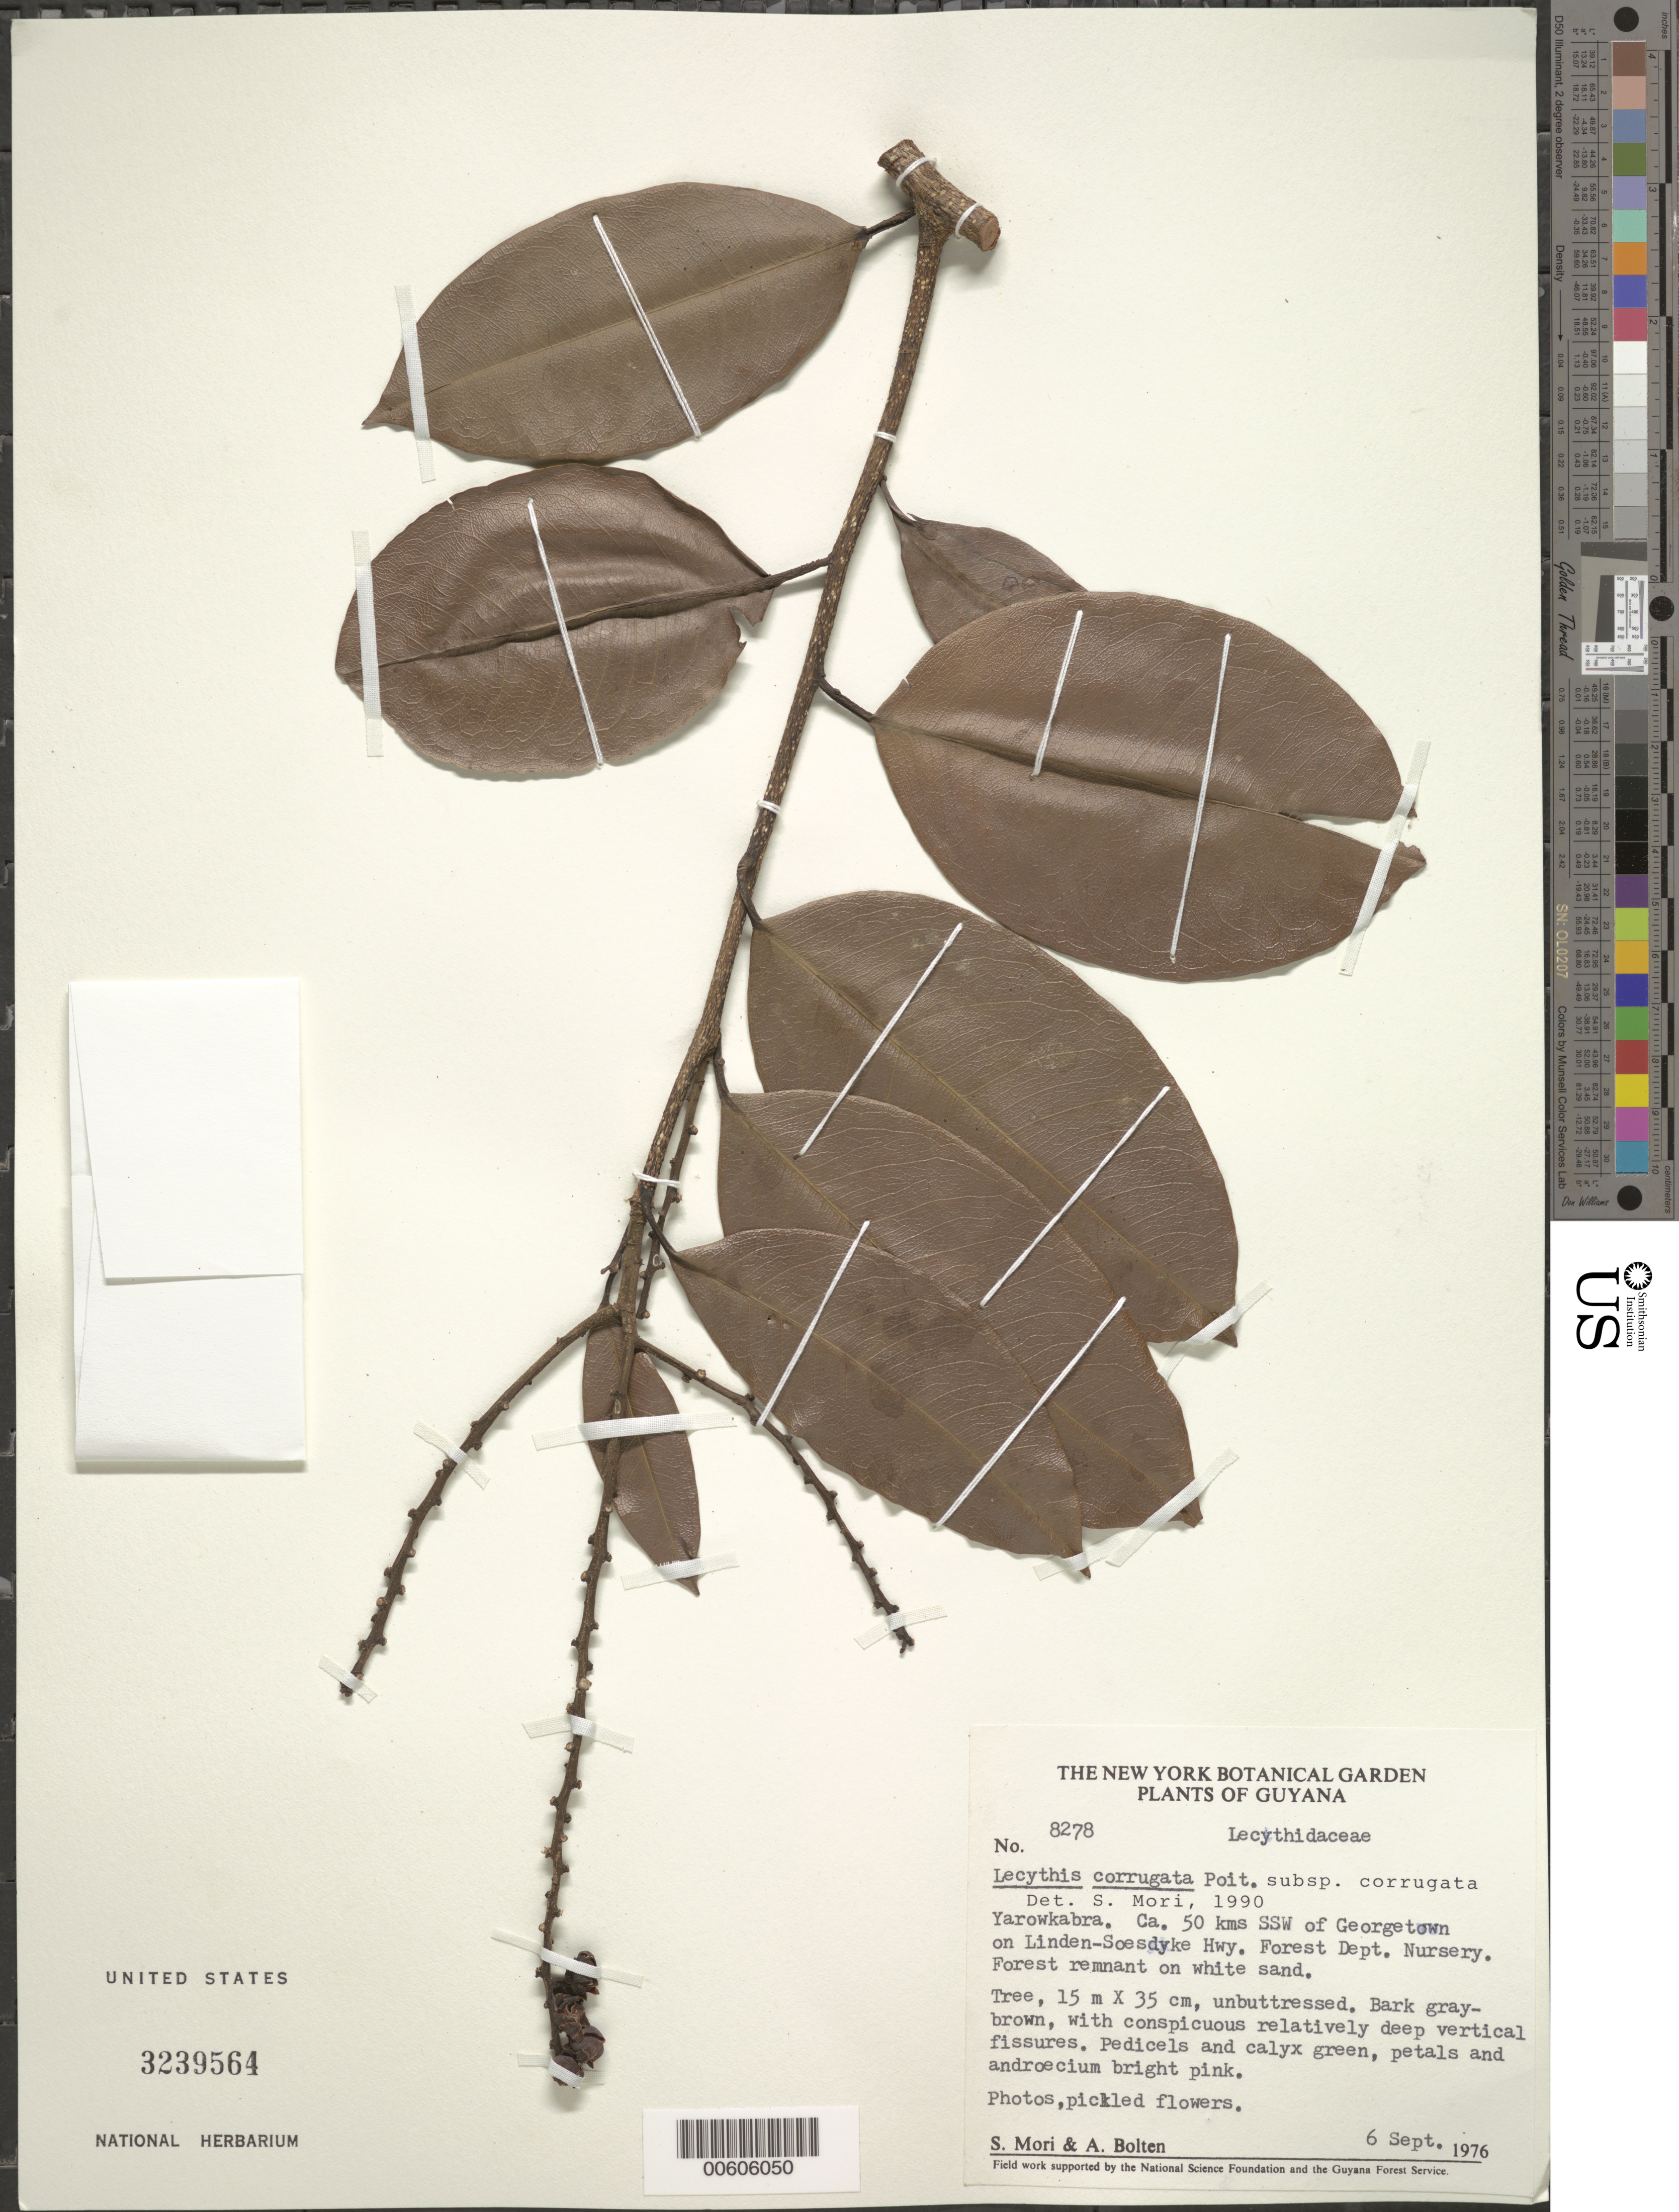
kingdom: Plantae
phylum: Tracheophyta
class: Magnoliopsida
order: Ericales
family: Lecythidaceae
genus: Lecythis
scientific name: Lecythis corrugata subsp. corrugata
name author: Poit.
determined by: Mori, Scott A.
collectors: S. Mori & A. Bolten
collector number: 8278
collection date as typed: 6-Sep-76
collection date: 1976-09-06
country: Guyana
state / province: Demerara-Mahaica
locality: Yarowkabra, ca. 50 km SSW of Georgetown on Linden-Soesdyke Hwy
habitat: Forest remnant on white sand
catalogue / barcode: US 3239564